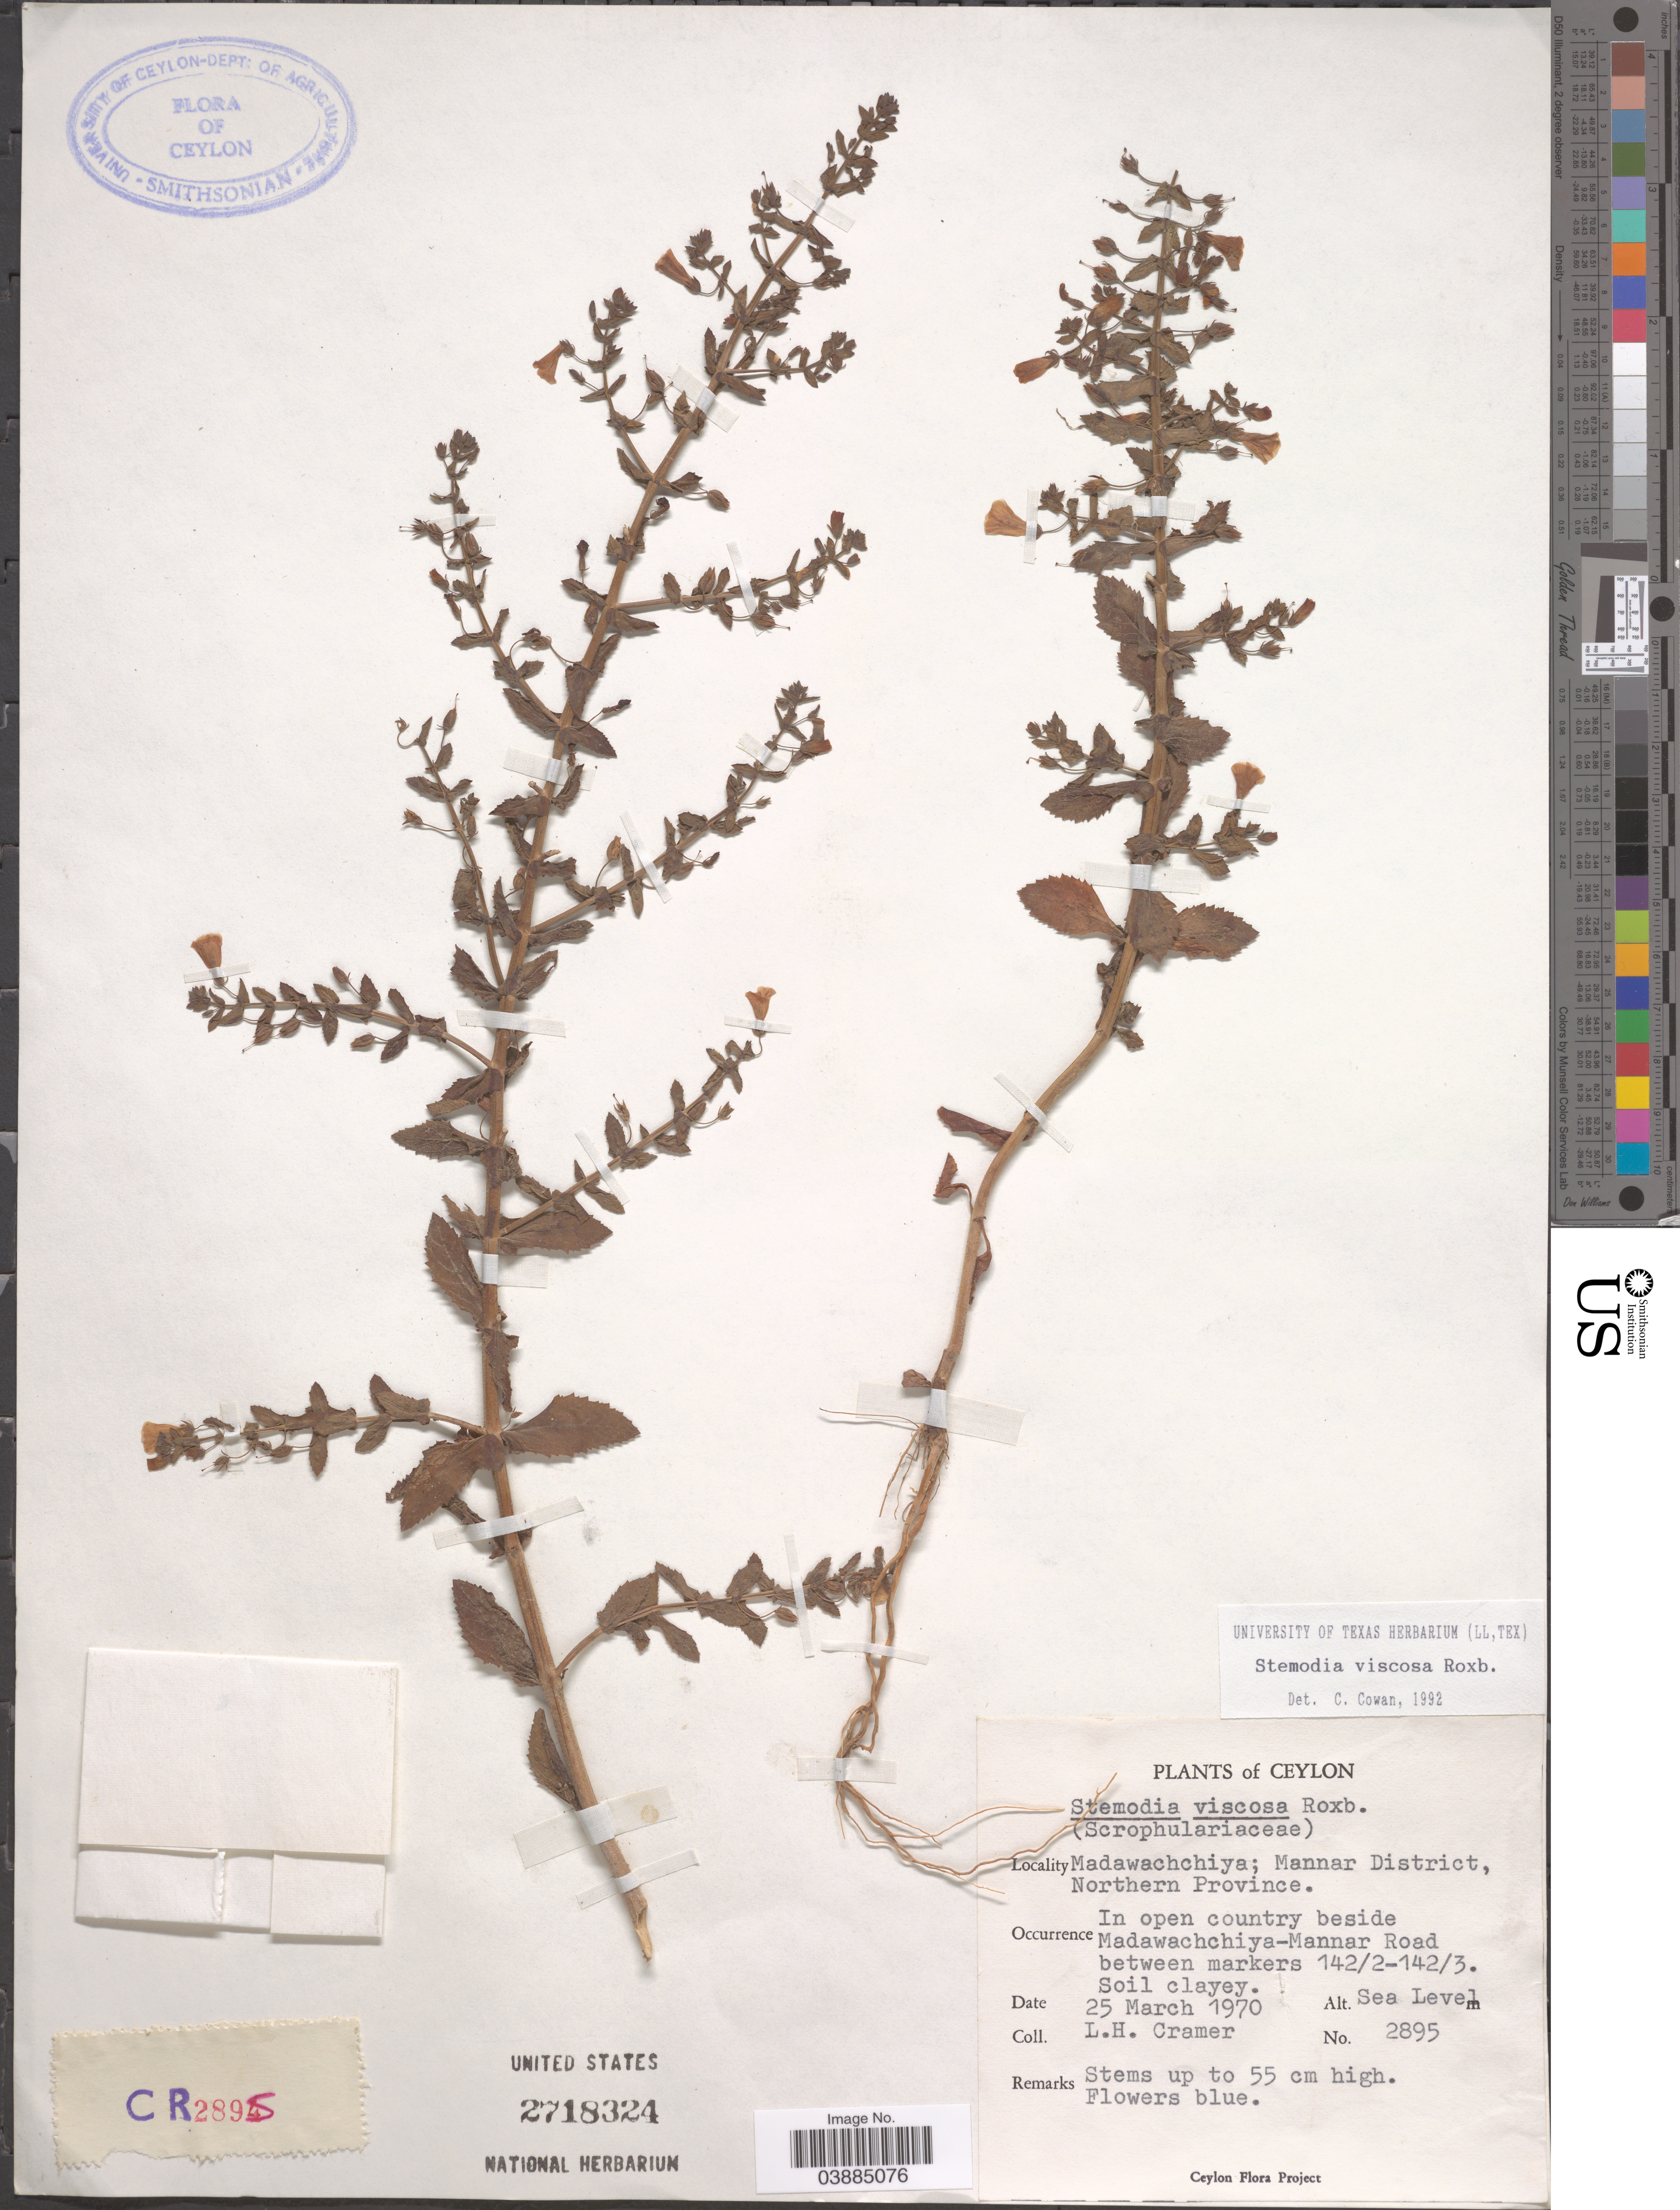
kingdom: Plantae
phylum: Tracheophyta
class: Magnoliopsida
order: Lamiales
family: Plantaginaceae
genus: Stemodia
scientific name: Stemodia viscosa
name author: Roxb.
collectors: L. H. Cramer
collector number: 2895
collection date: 1970-03-25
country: Sri Lanka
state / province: Northern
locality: Ceylon. Madawachchiya; Mannar District. In open country beside Madawachchiya-Mannar Road between markers 142/2-142/3.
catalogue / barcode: US 2718324